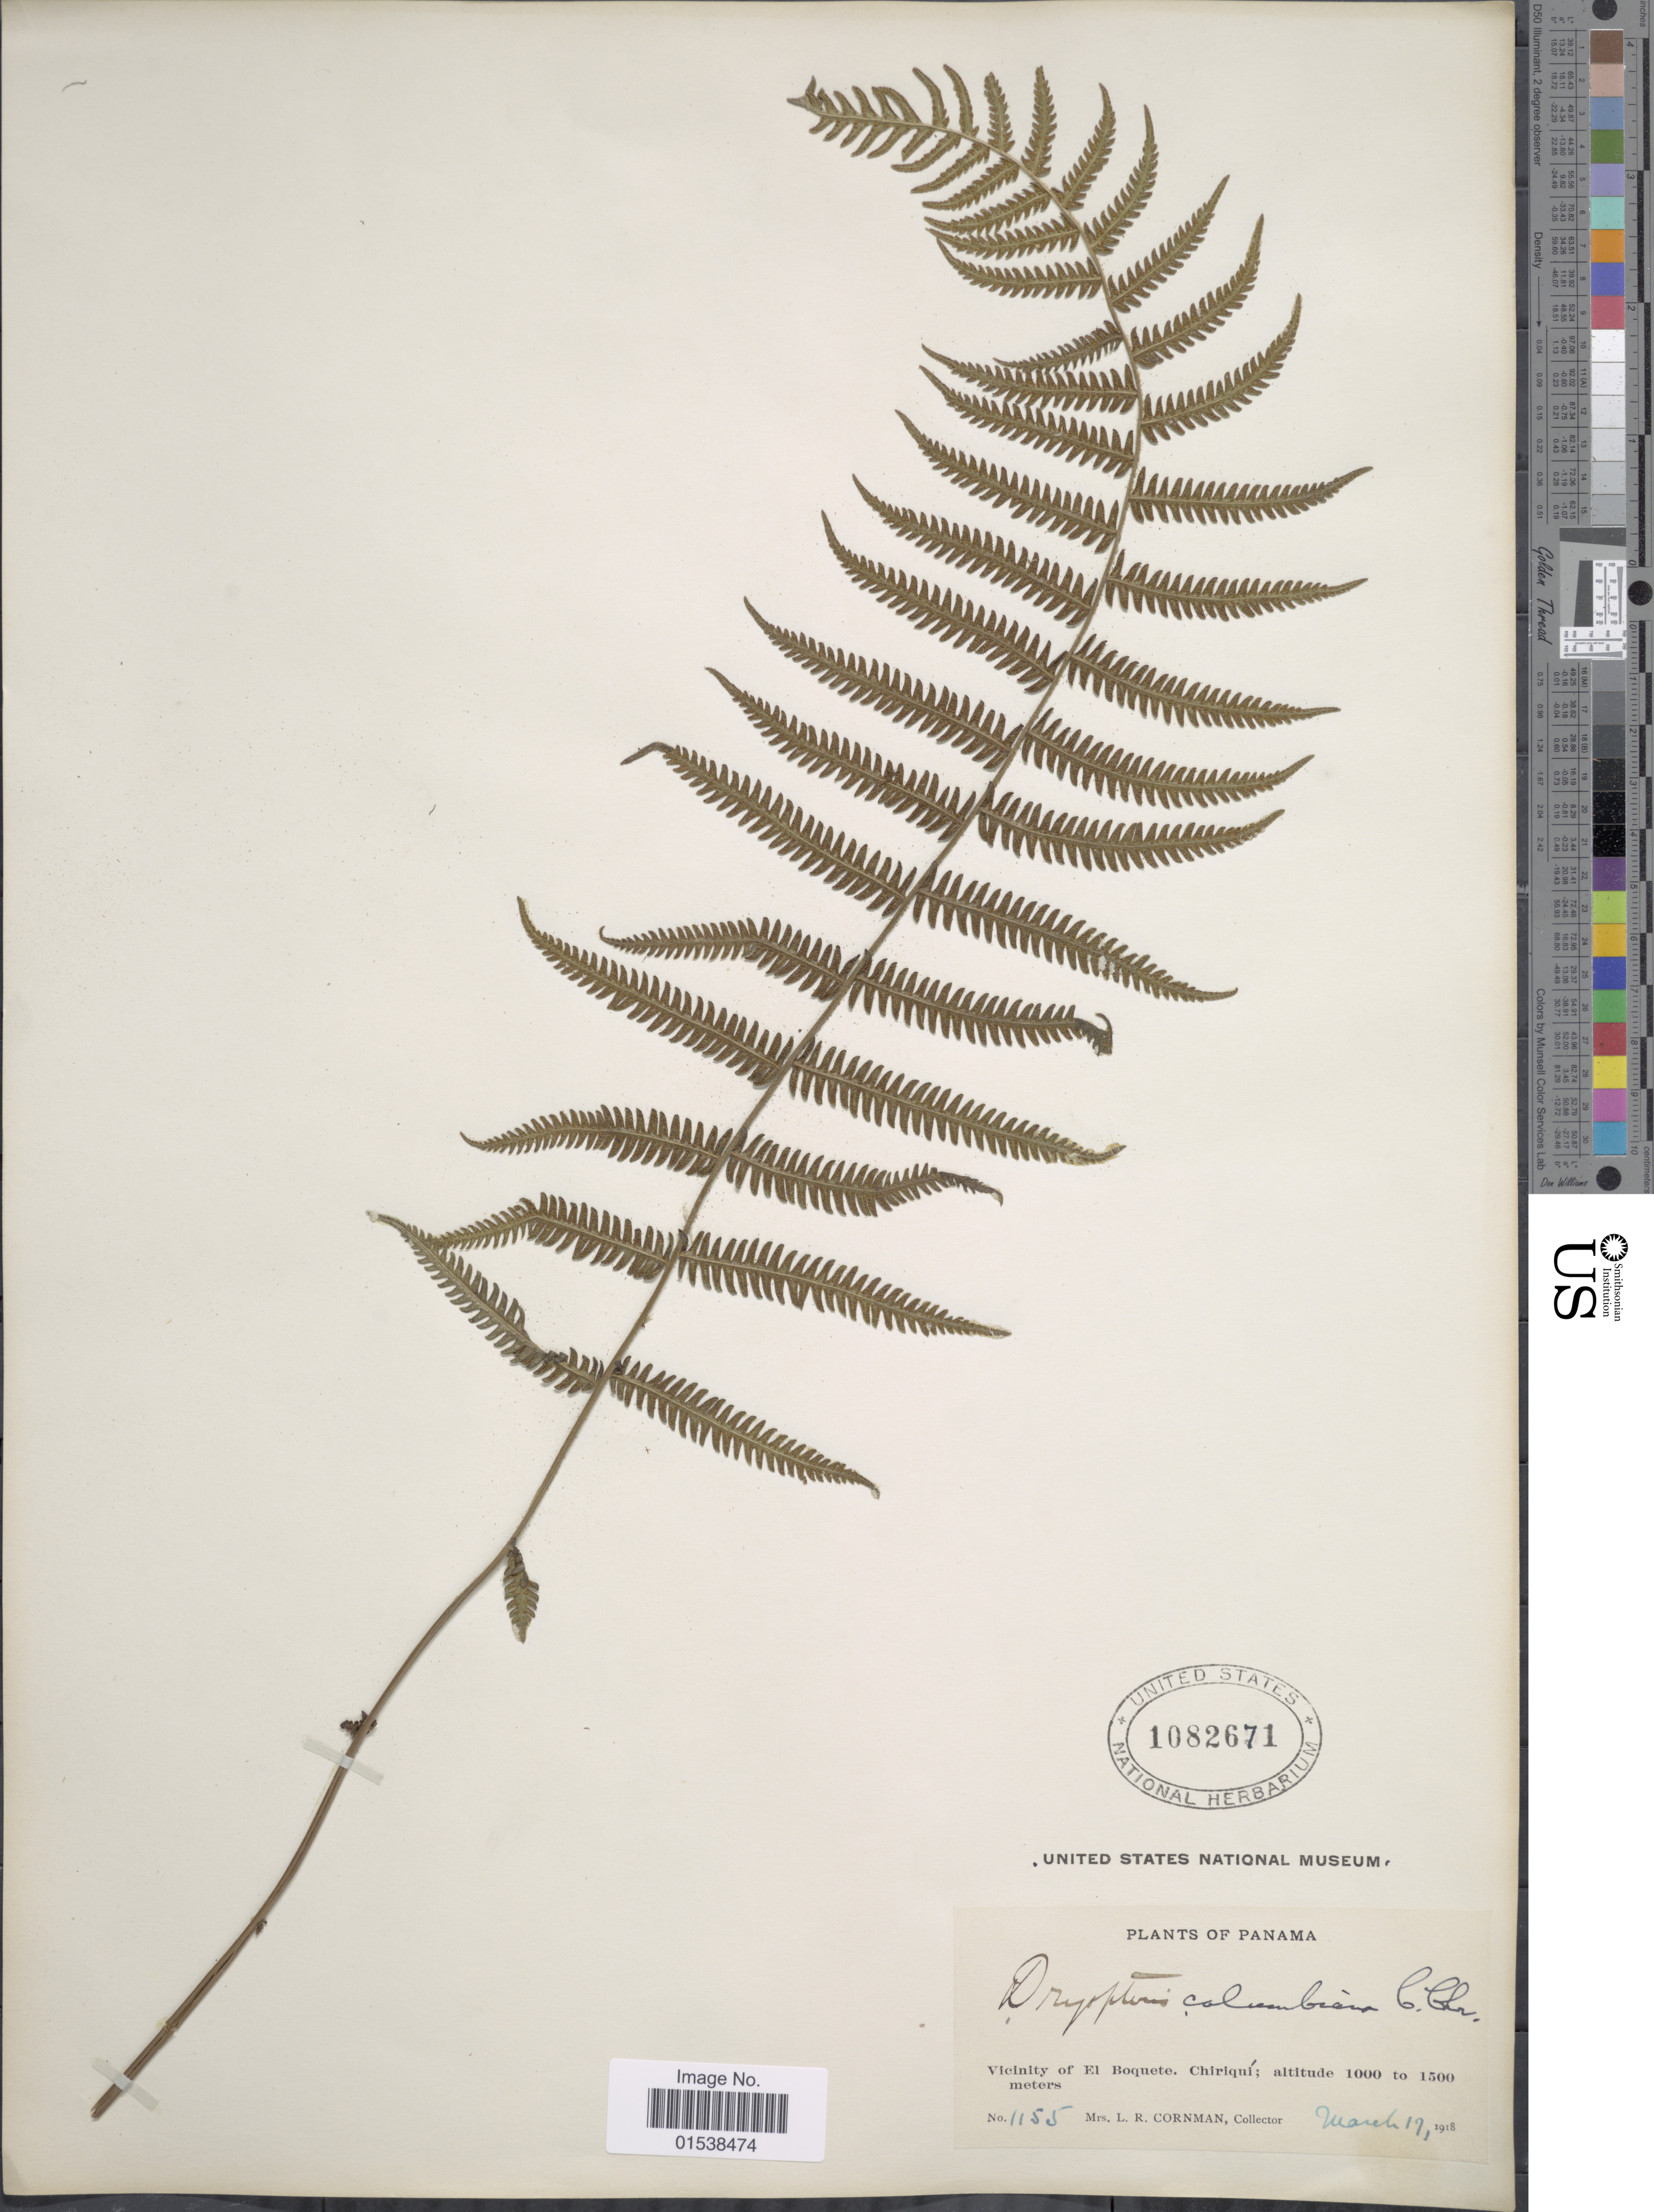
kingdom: Plantae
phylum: Tracheophyta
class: Polypodiopsida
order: Polypodiales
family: Thelypteridaceae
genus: Amauropelta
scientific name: Amauropelta oligocarpa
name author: (Humb. & Bonpl. ex Willd.) Pic. Serm.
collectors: L. Cornman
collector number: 1155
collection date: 1918-03-17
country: Panama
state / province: Chiriqui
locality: Vicinity of El Boquete, Chiriqui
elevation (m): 1000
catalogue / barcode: US 1082671